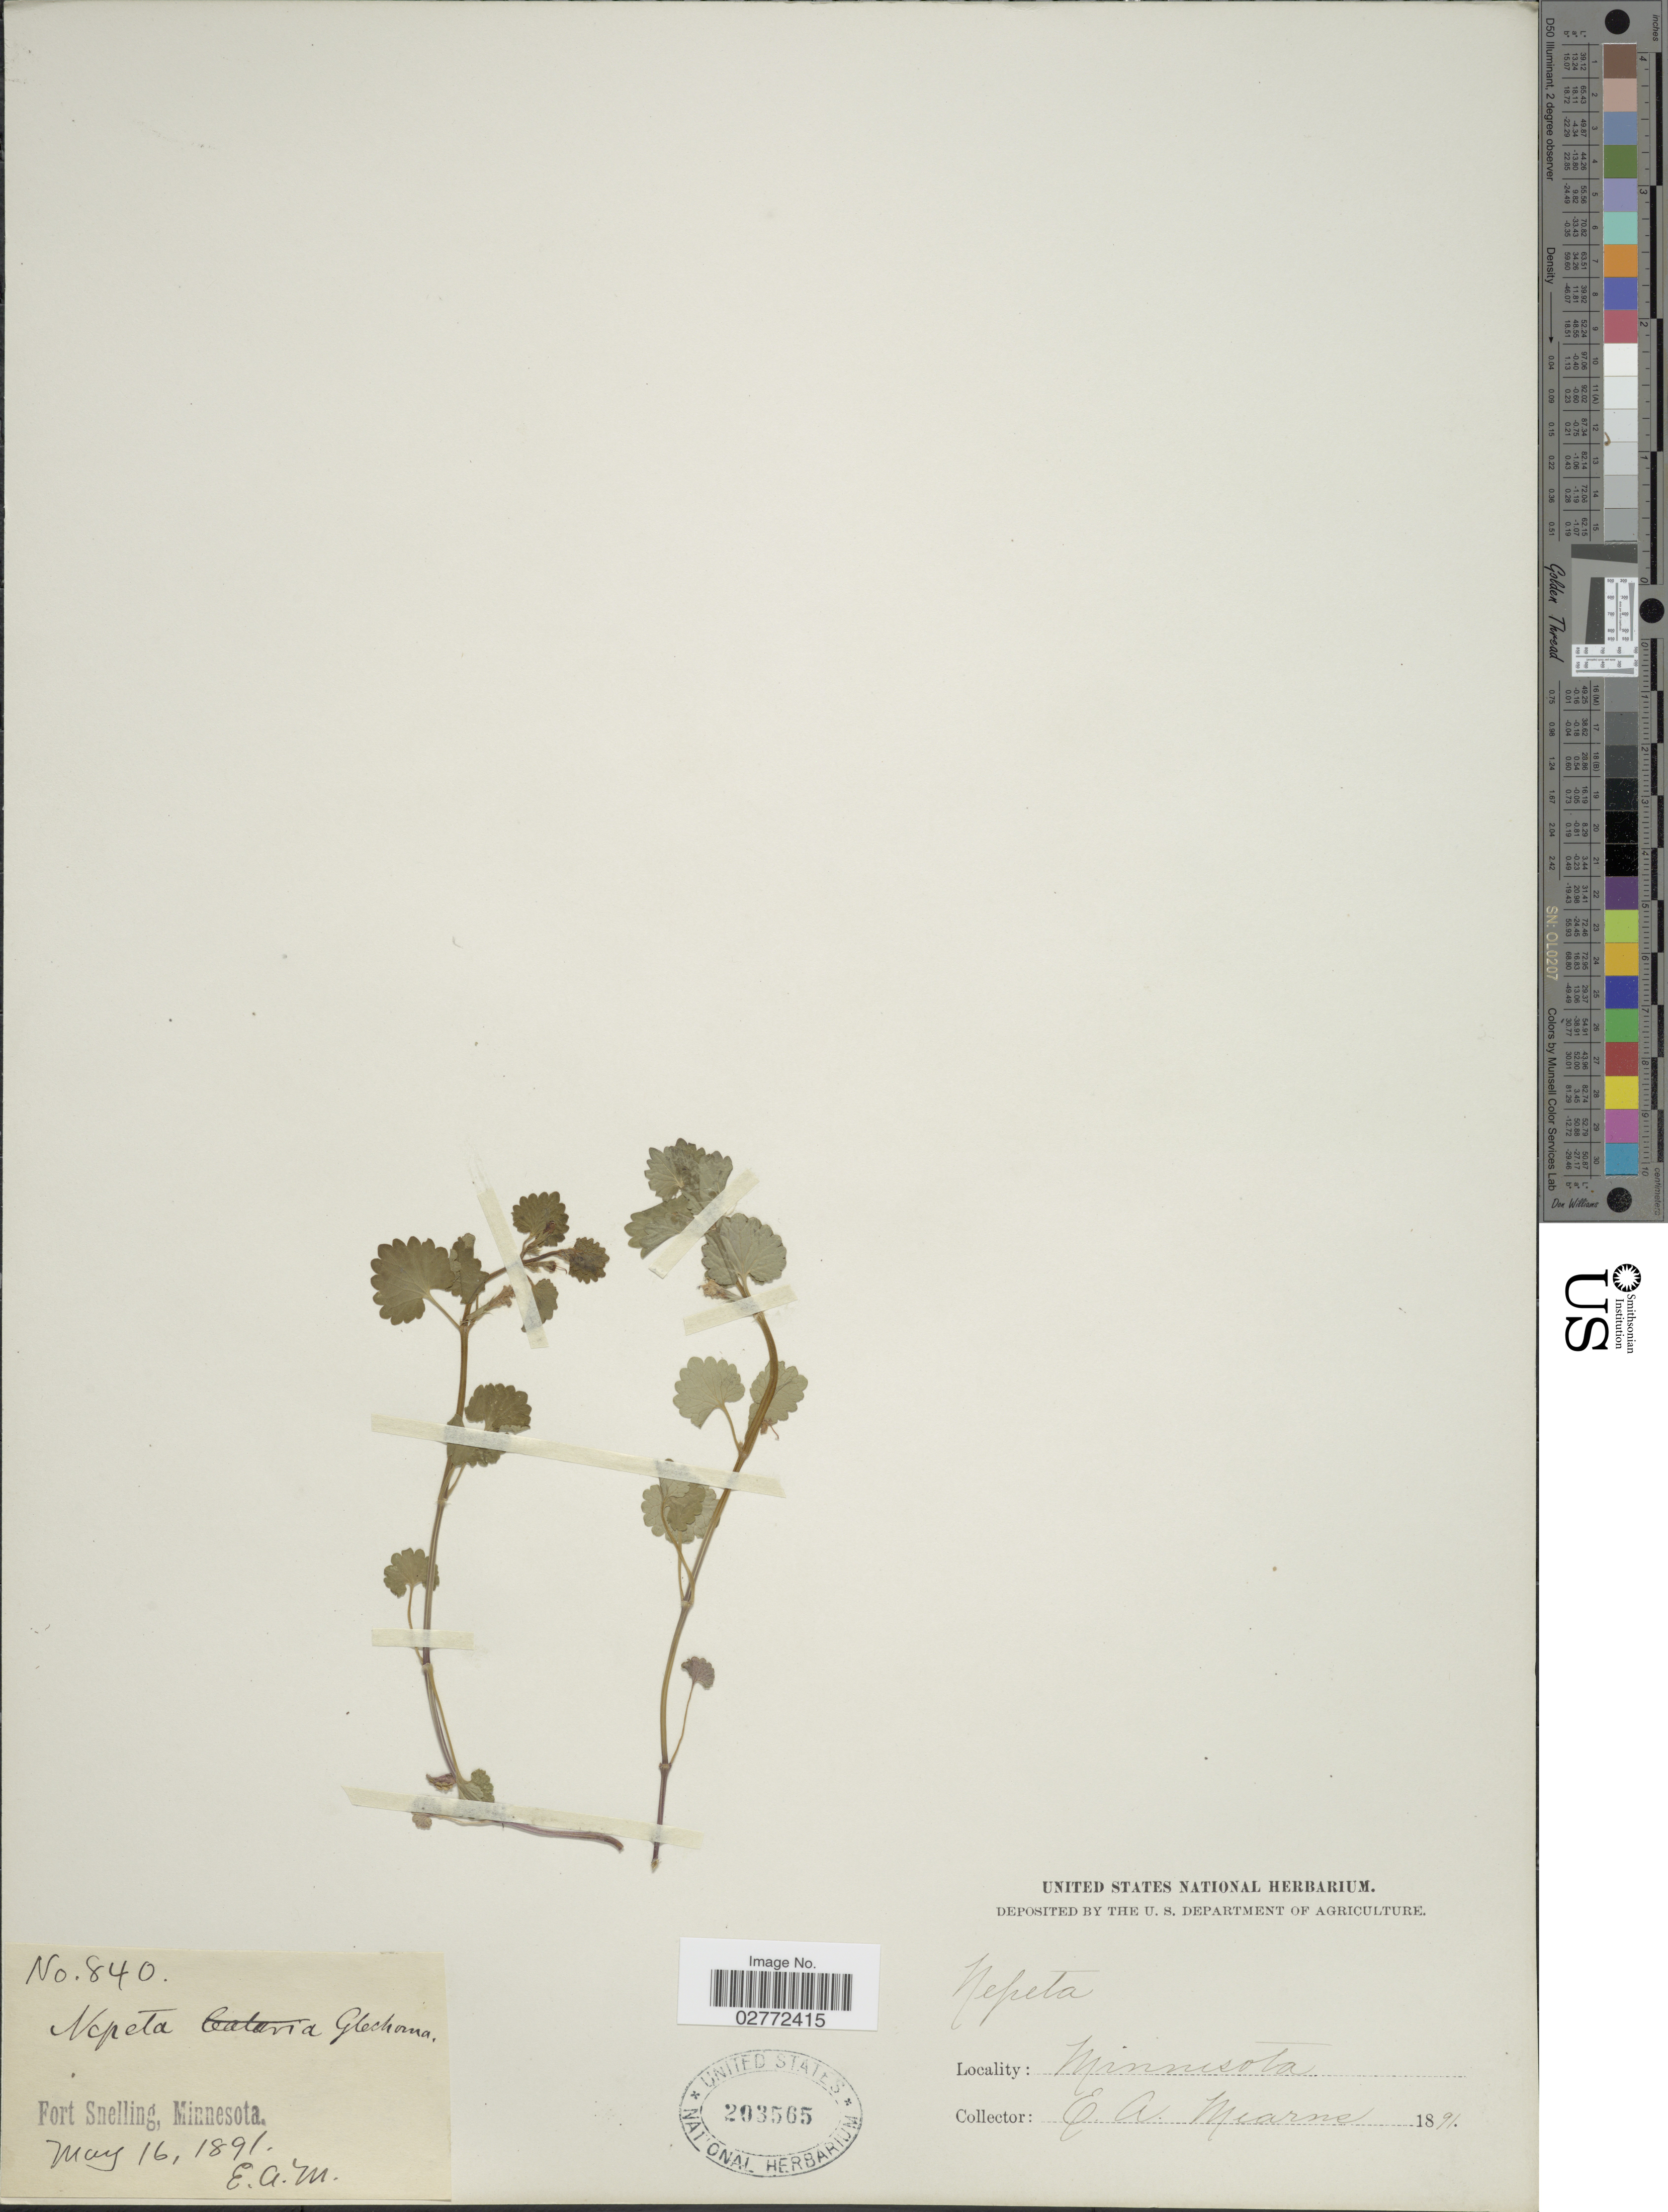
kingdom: Plantae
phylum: Tracheophyta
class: Magnoliopsida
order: Lamiales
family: Lamiaceae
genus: Glechoma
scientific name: Glechoma hederacea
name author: L.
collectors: E. A. Mearns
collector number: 840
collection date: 1891-05-16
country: United States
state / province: Minnesota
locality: Fort Snelling.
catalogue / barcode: US 293565